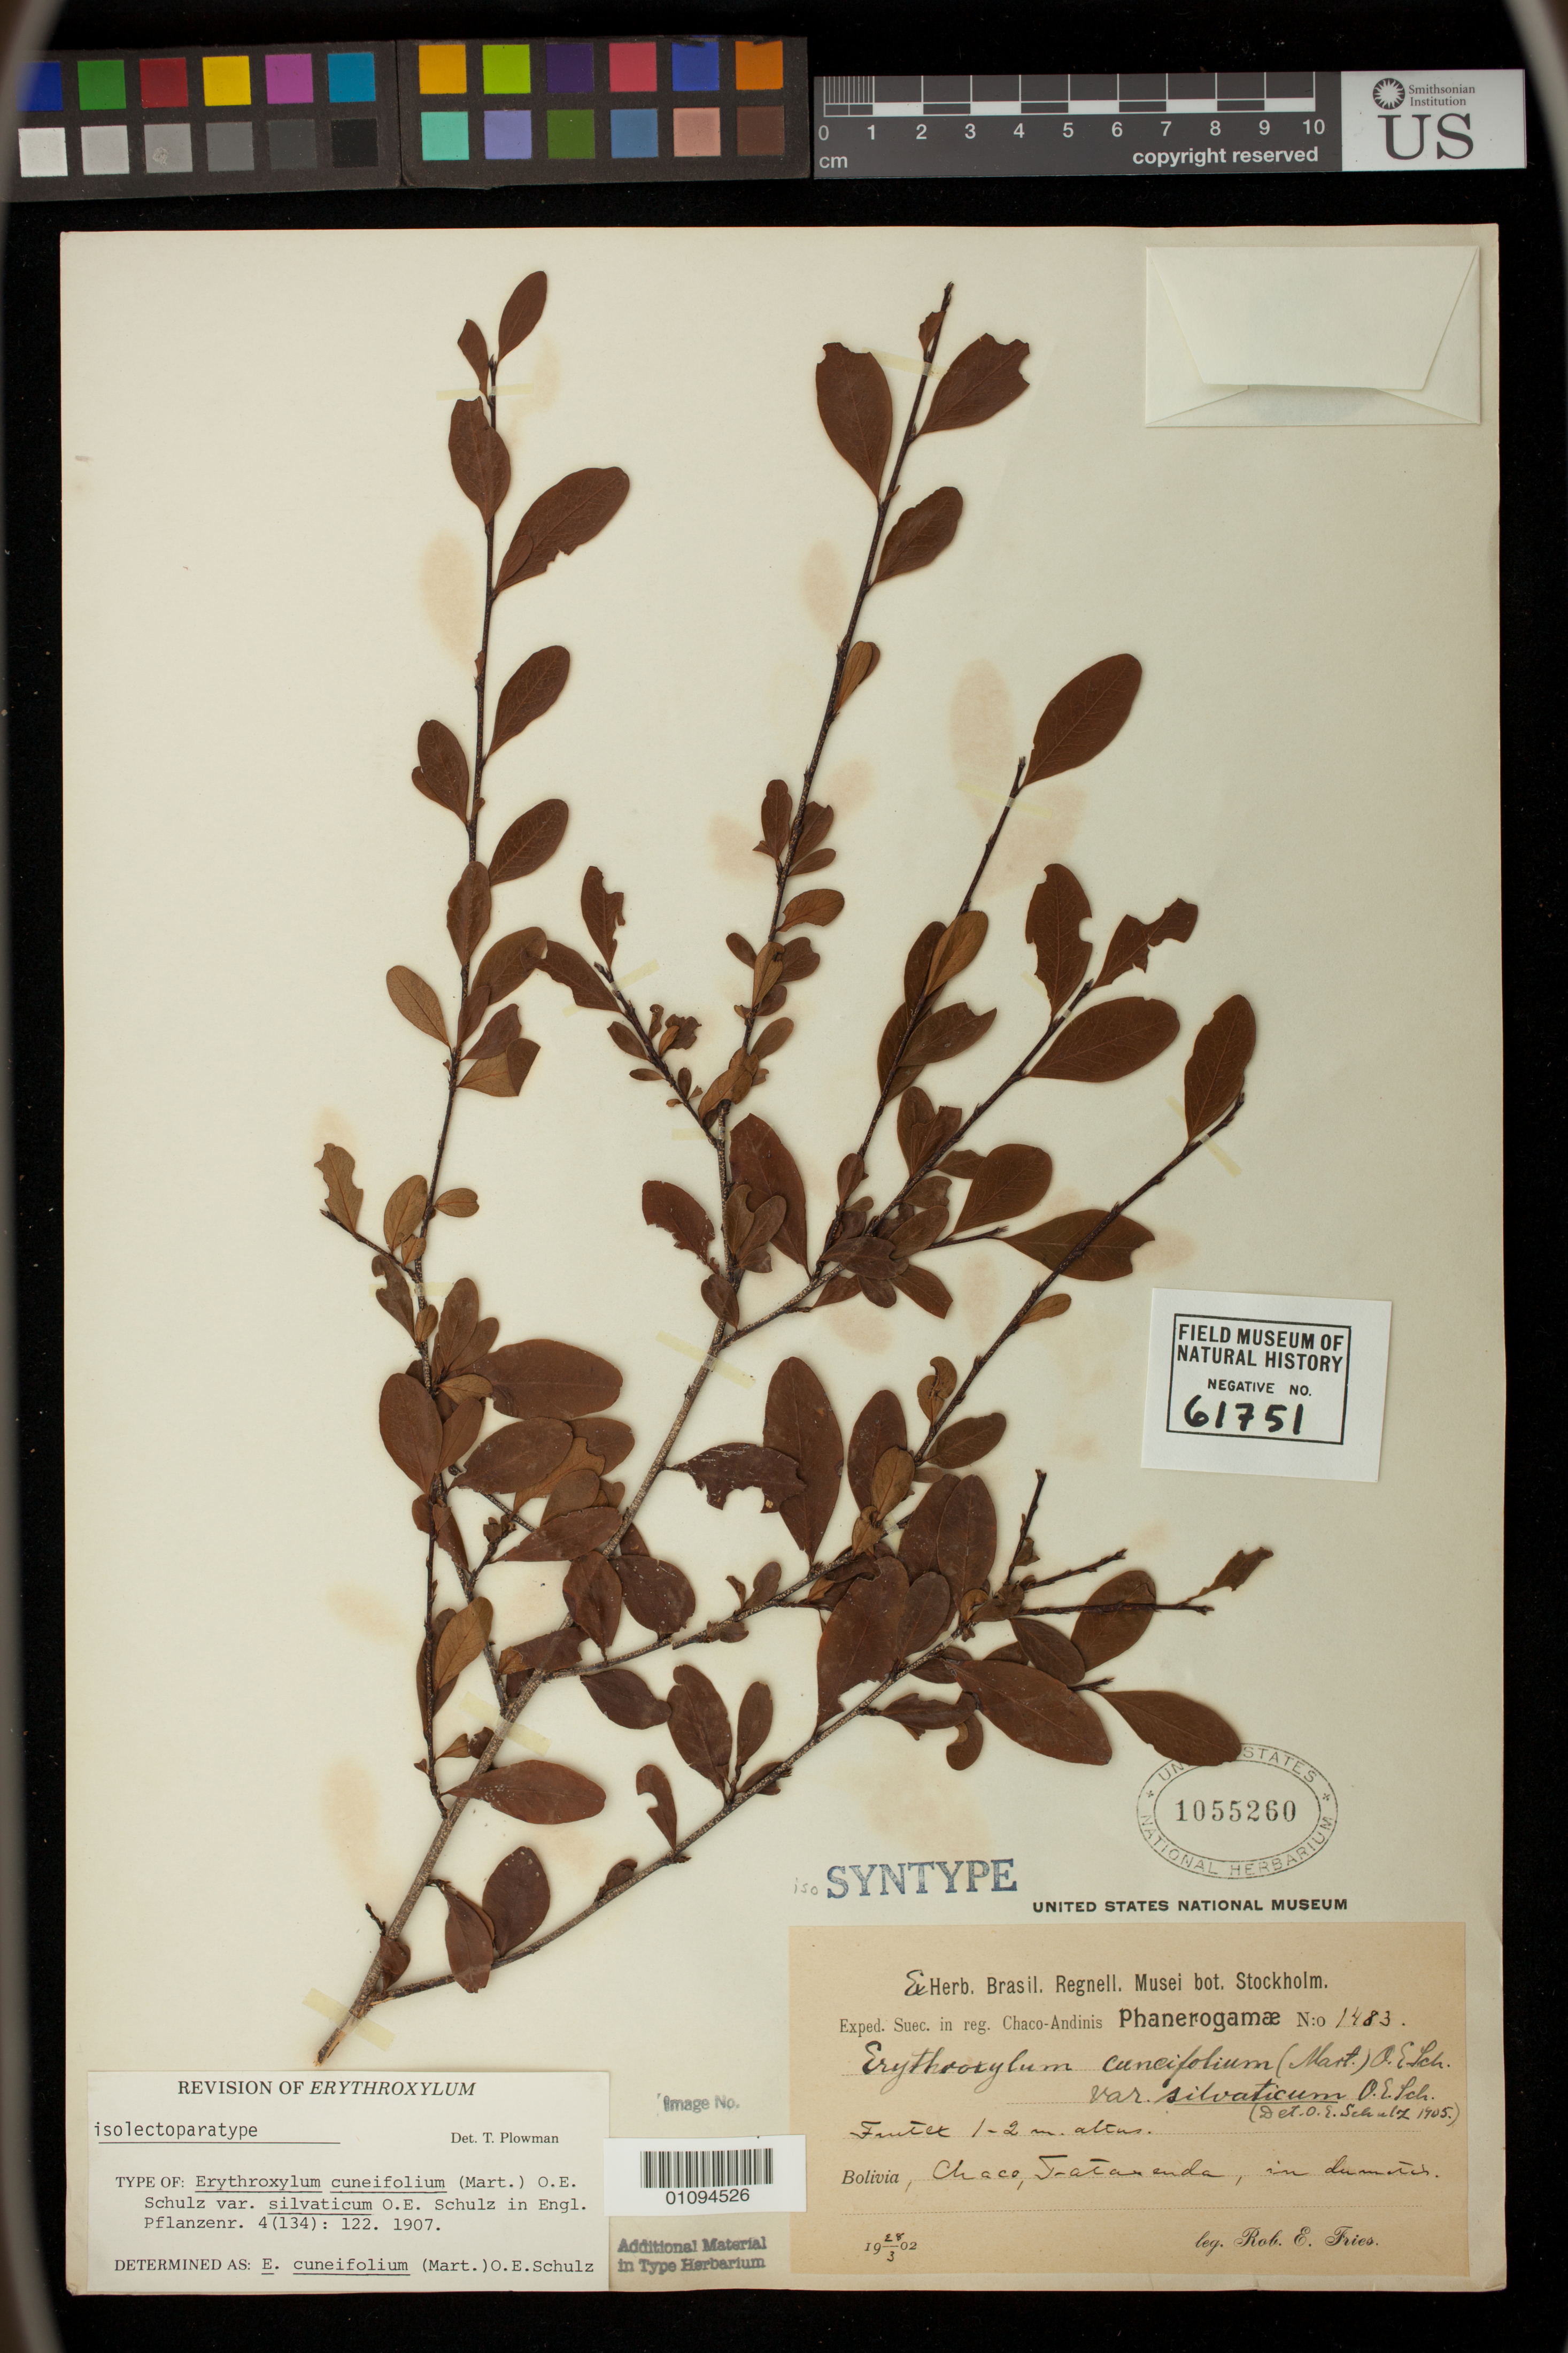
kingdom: Plantae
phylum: Tracheophyta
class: Magnoliopsida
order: Malpighiales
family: Erythroxylaceae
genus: Erythroxylum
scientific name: Erythroxylum cuneifolium var. silvaticum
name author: O.E. Schulz in Engl.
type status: Isosyntype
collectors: R. E. Fries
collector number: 1483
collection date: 1902-03-28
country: Bolivia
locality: Chaco, Tatarenda.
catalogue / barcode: US 1055260